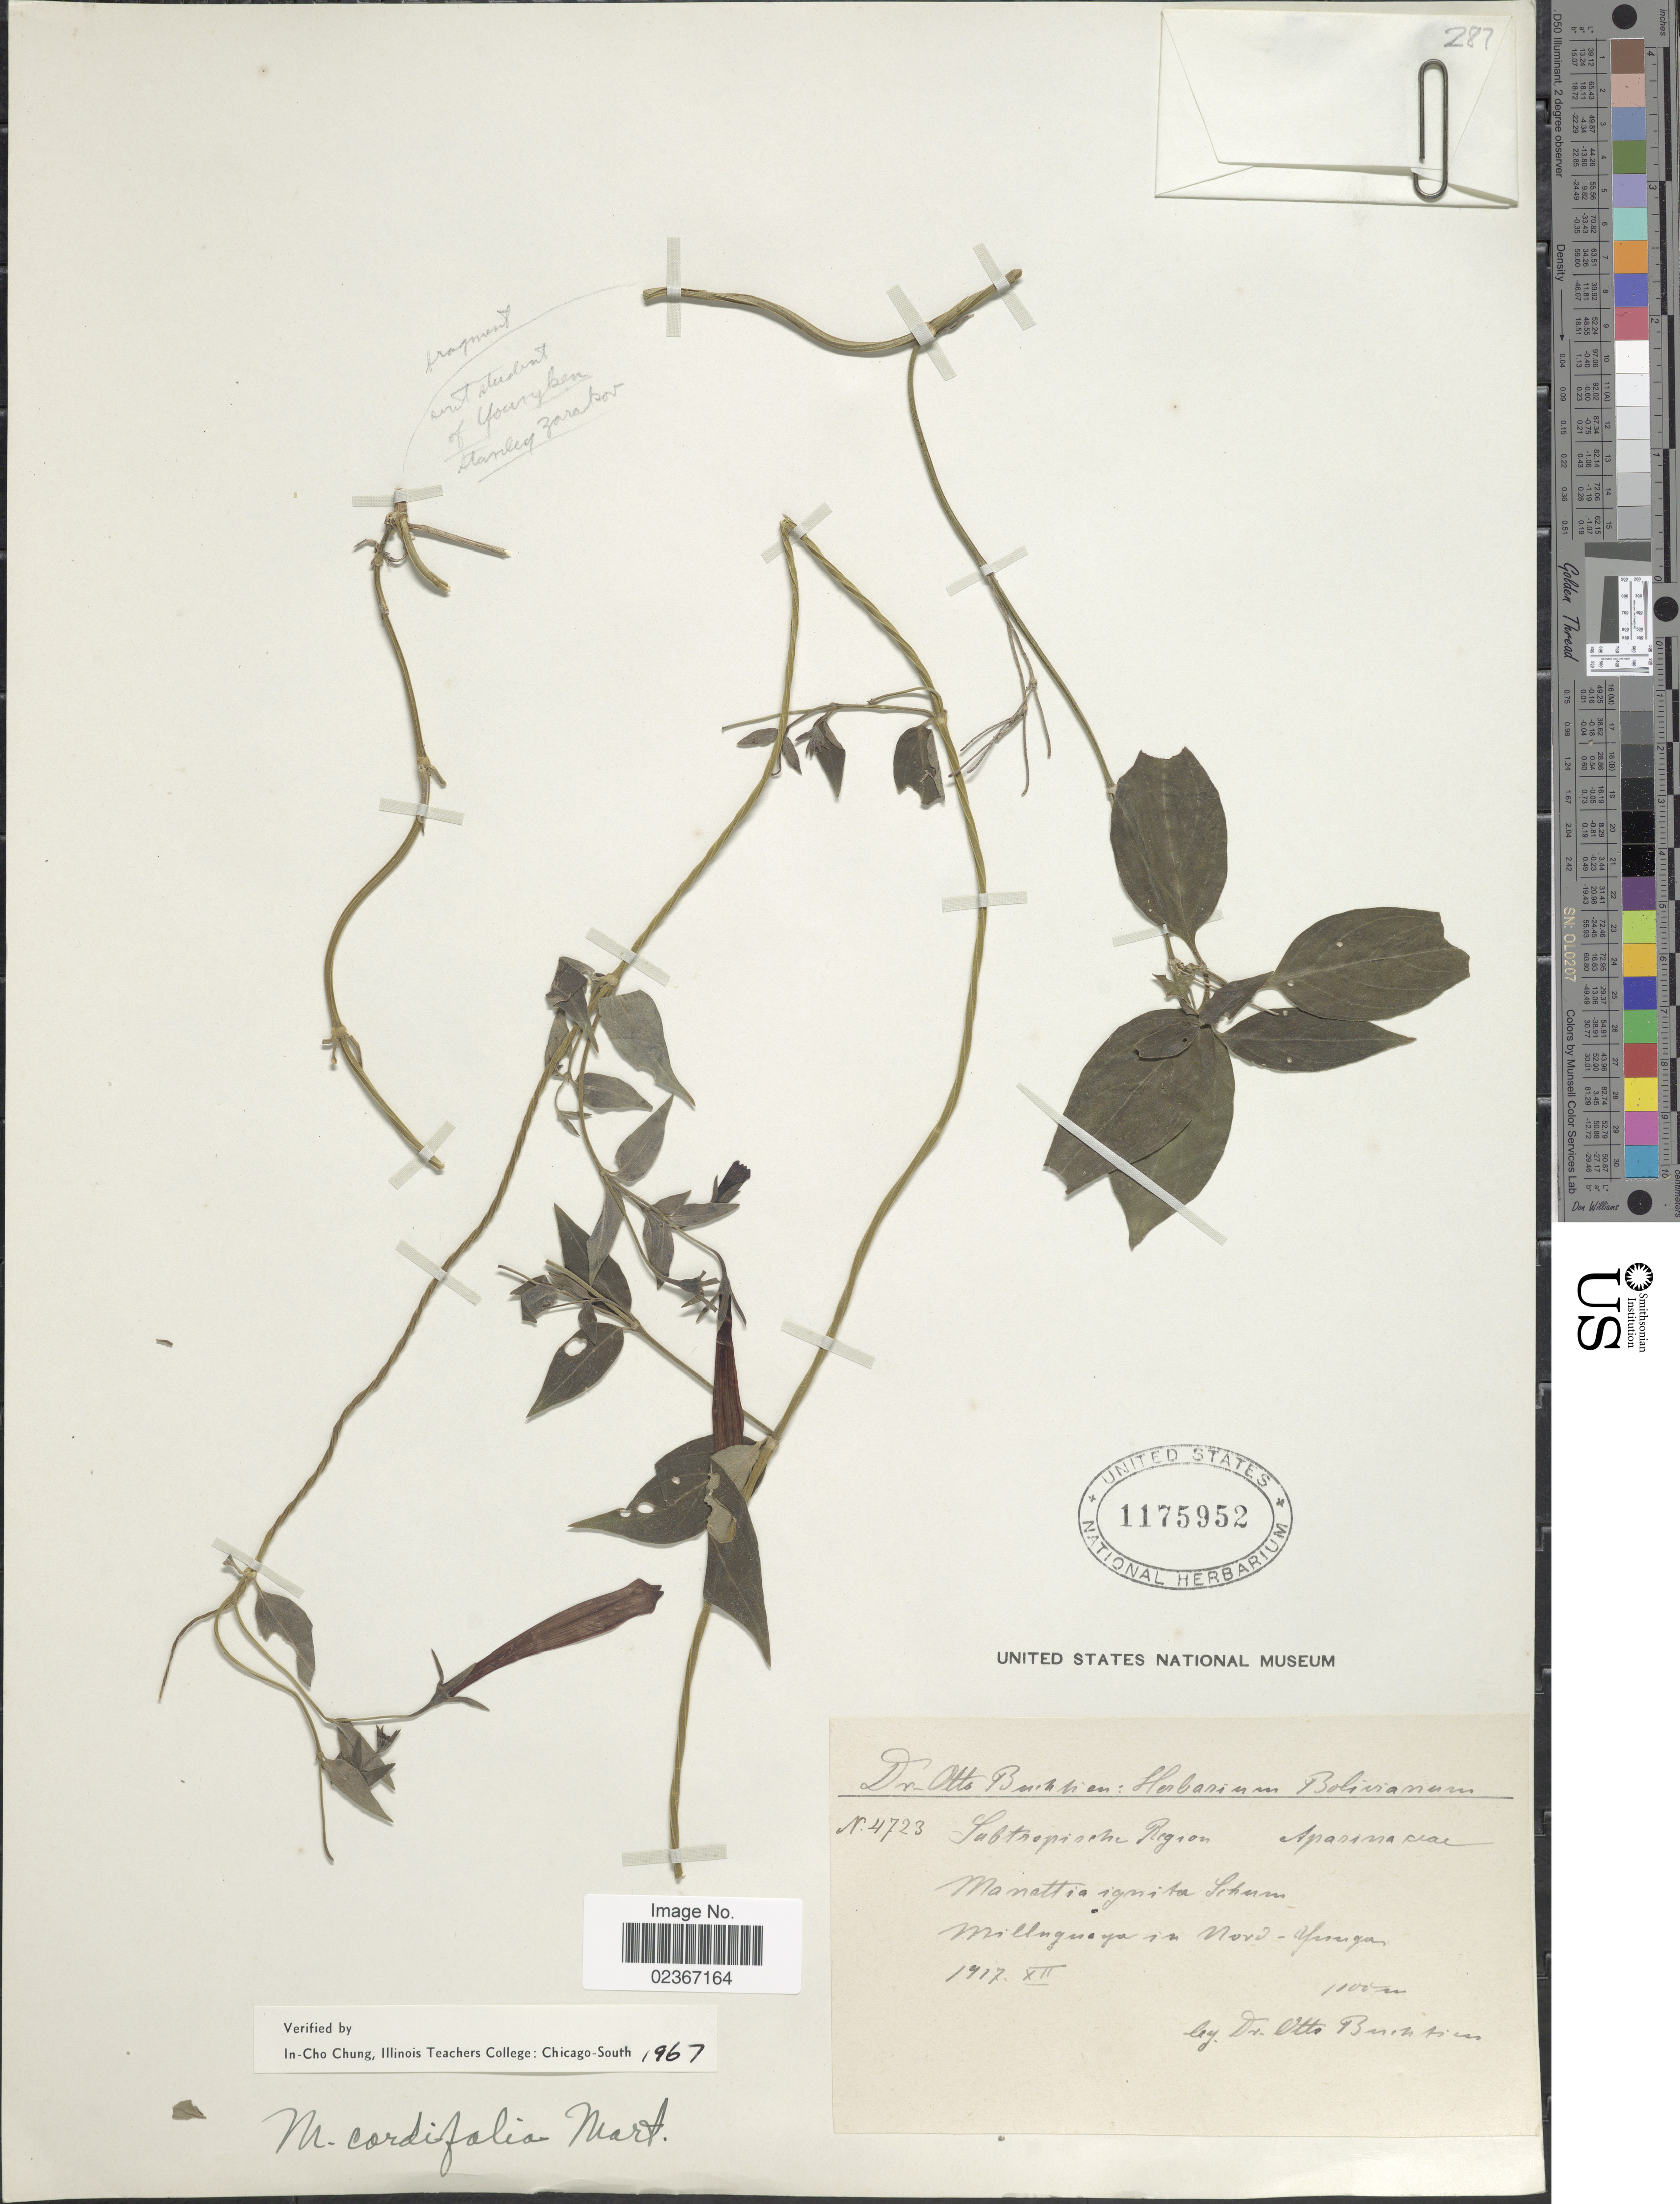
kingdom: Plantae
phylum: Tracheophyta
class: Magnoliopsida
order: Gentianales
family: Rubiaceae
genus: Manettia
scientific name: Manettia cordifolia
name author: Mart.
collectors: O. Buchtien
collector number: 4723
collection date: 1917-12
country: Bolivia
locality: Subtropische Region. Milluguaya in Nord- Yungas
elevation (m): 1000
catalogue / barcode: US 1175952